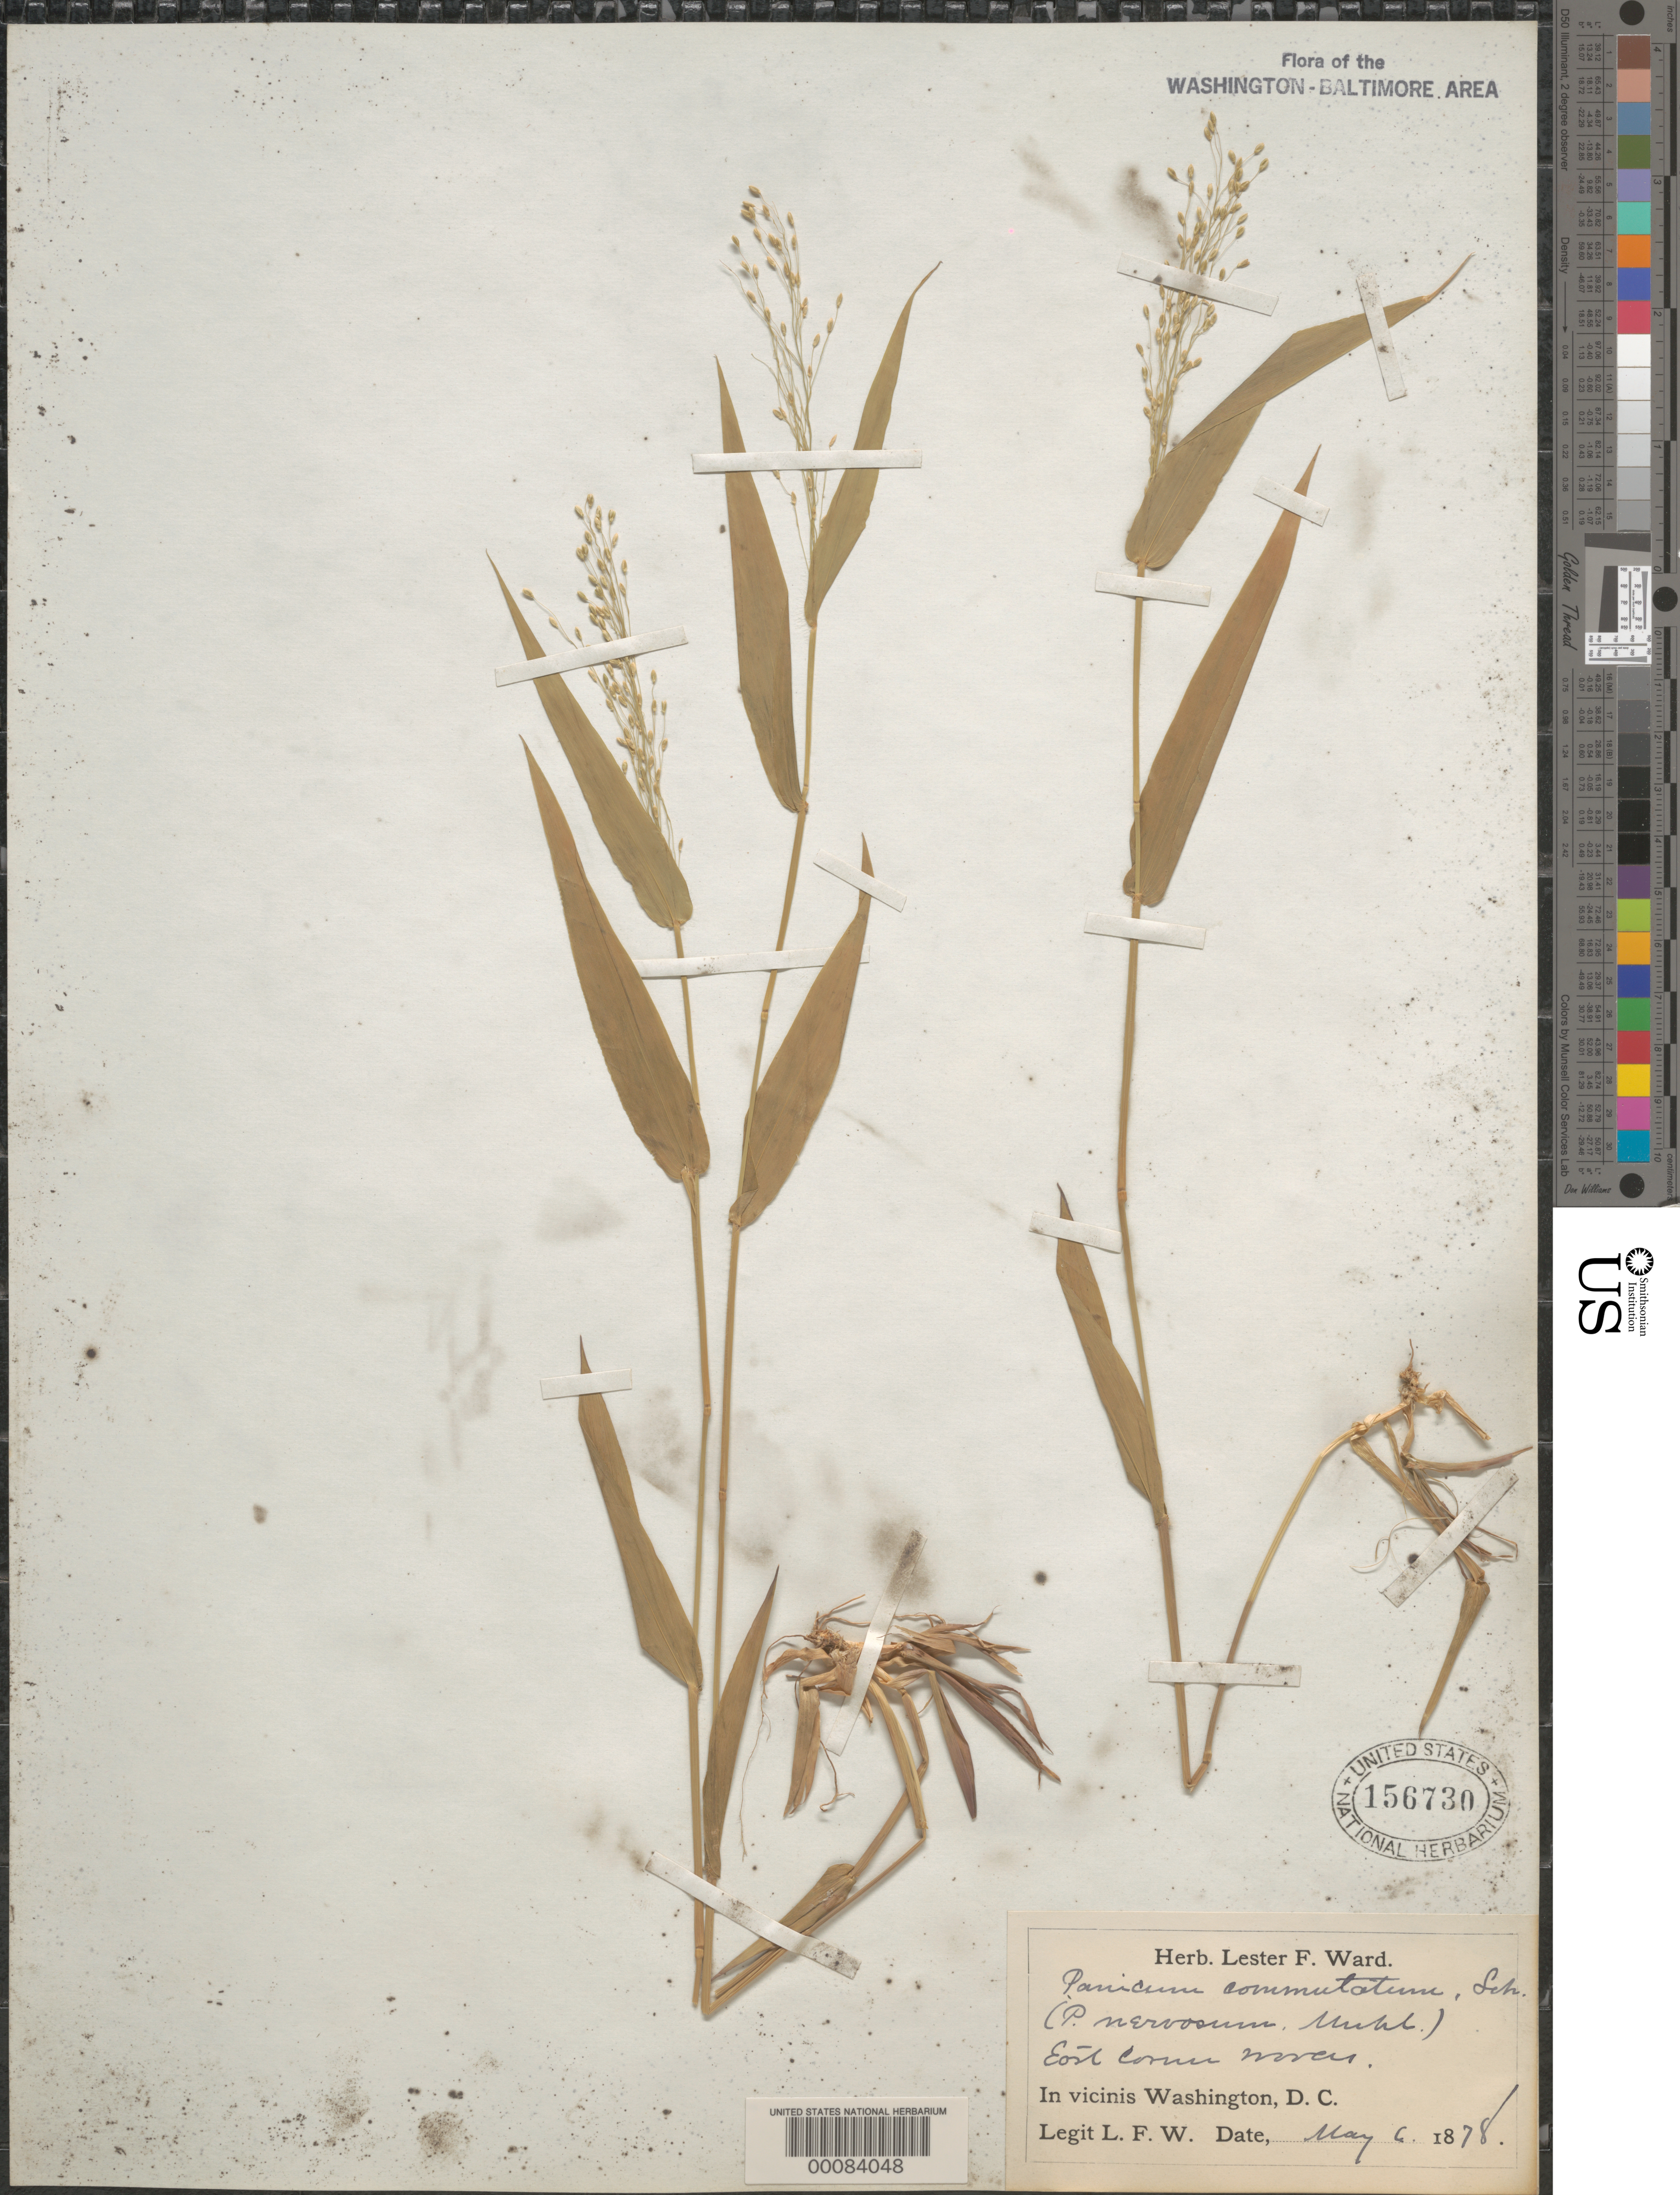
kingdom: Plantae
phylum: Tracheophyta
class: Liliopsida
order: Poales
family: Poaceae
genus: Dichanthelium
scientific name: Dichanthelium commutatum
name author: (Schult.) Gould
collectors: L. F. Ward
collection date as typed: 06 May 1878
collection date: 1878-05-06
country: United States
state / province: District of Columbia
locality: East corner woods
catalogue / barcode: US 156730